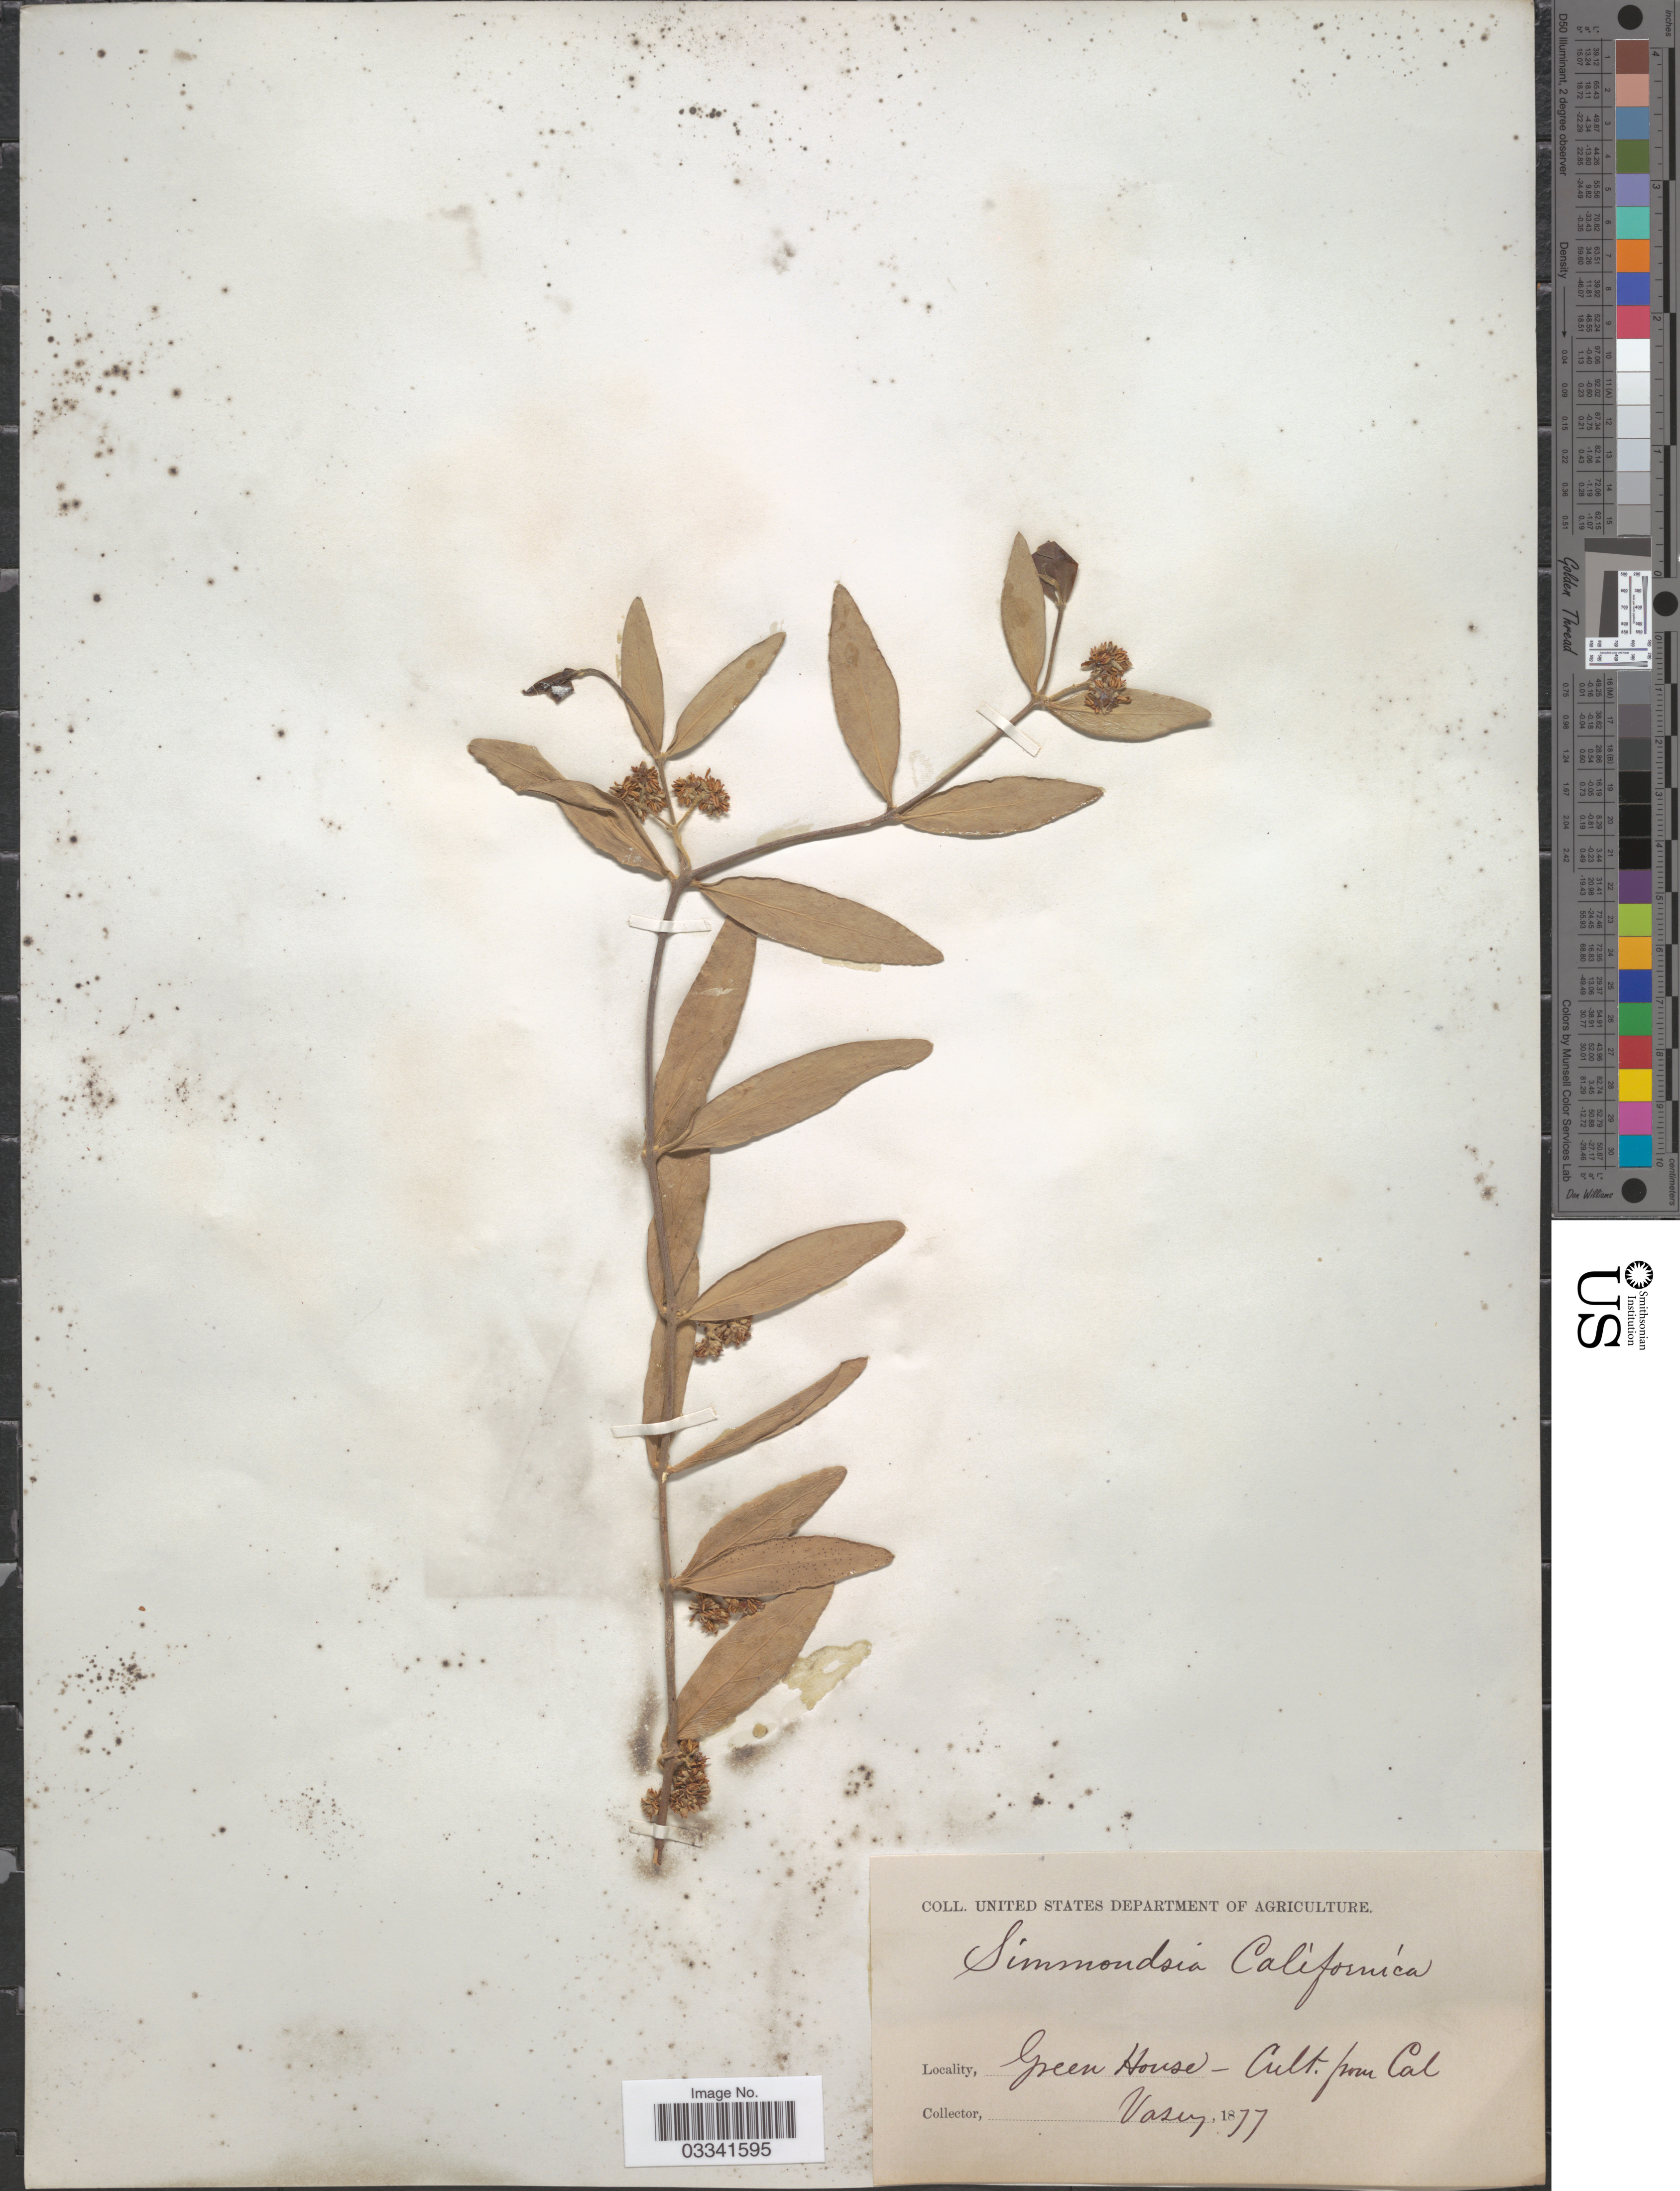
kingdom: Plantae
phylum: Tracheophyta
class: Magnoliopsida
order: Caryophyllales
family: Simmondsiaceae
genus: Simmondsia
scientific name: Simmondsia chinensis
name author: (Link) C.K. Schneid.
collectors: Vasey, --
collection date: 1877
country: United States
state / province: California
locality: Green House.